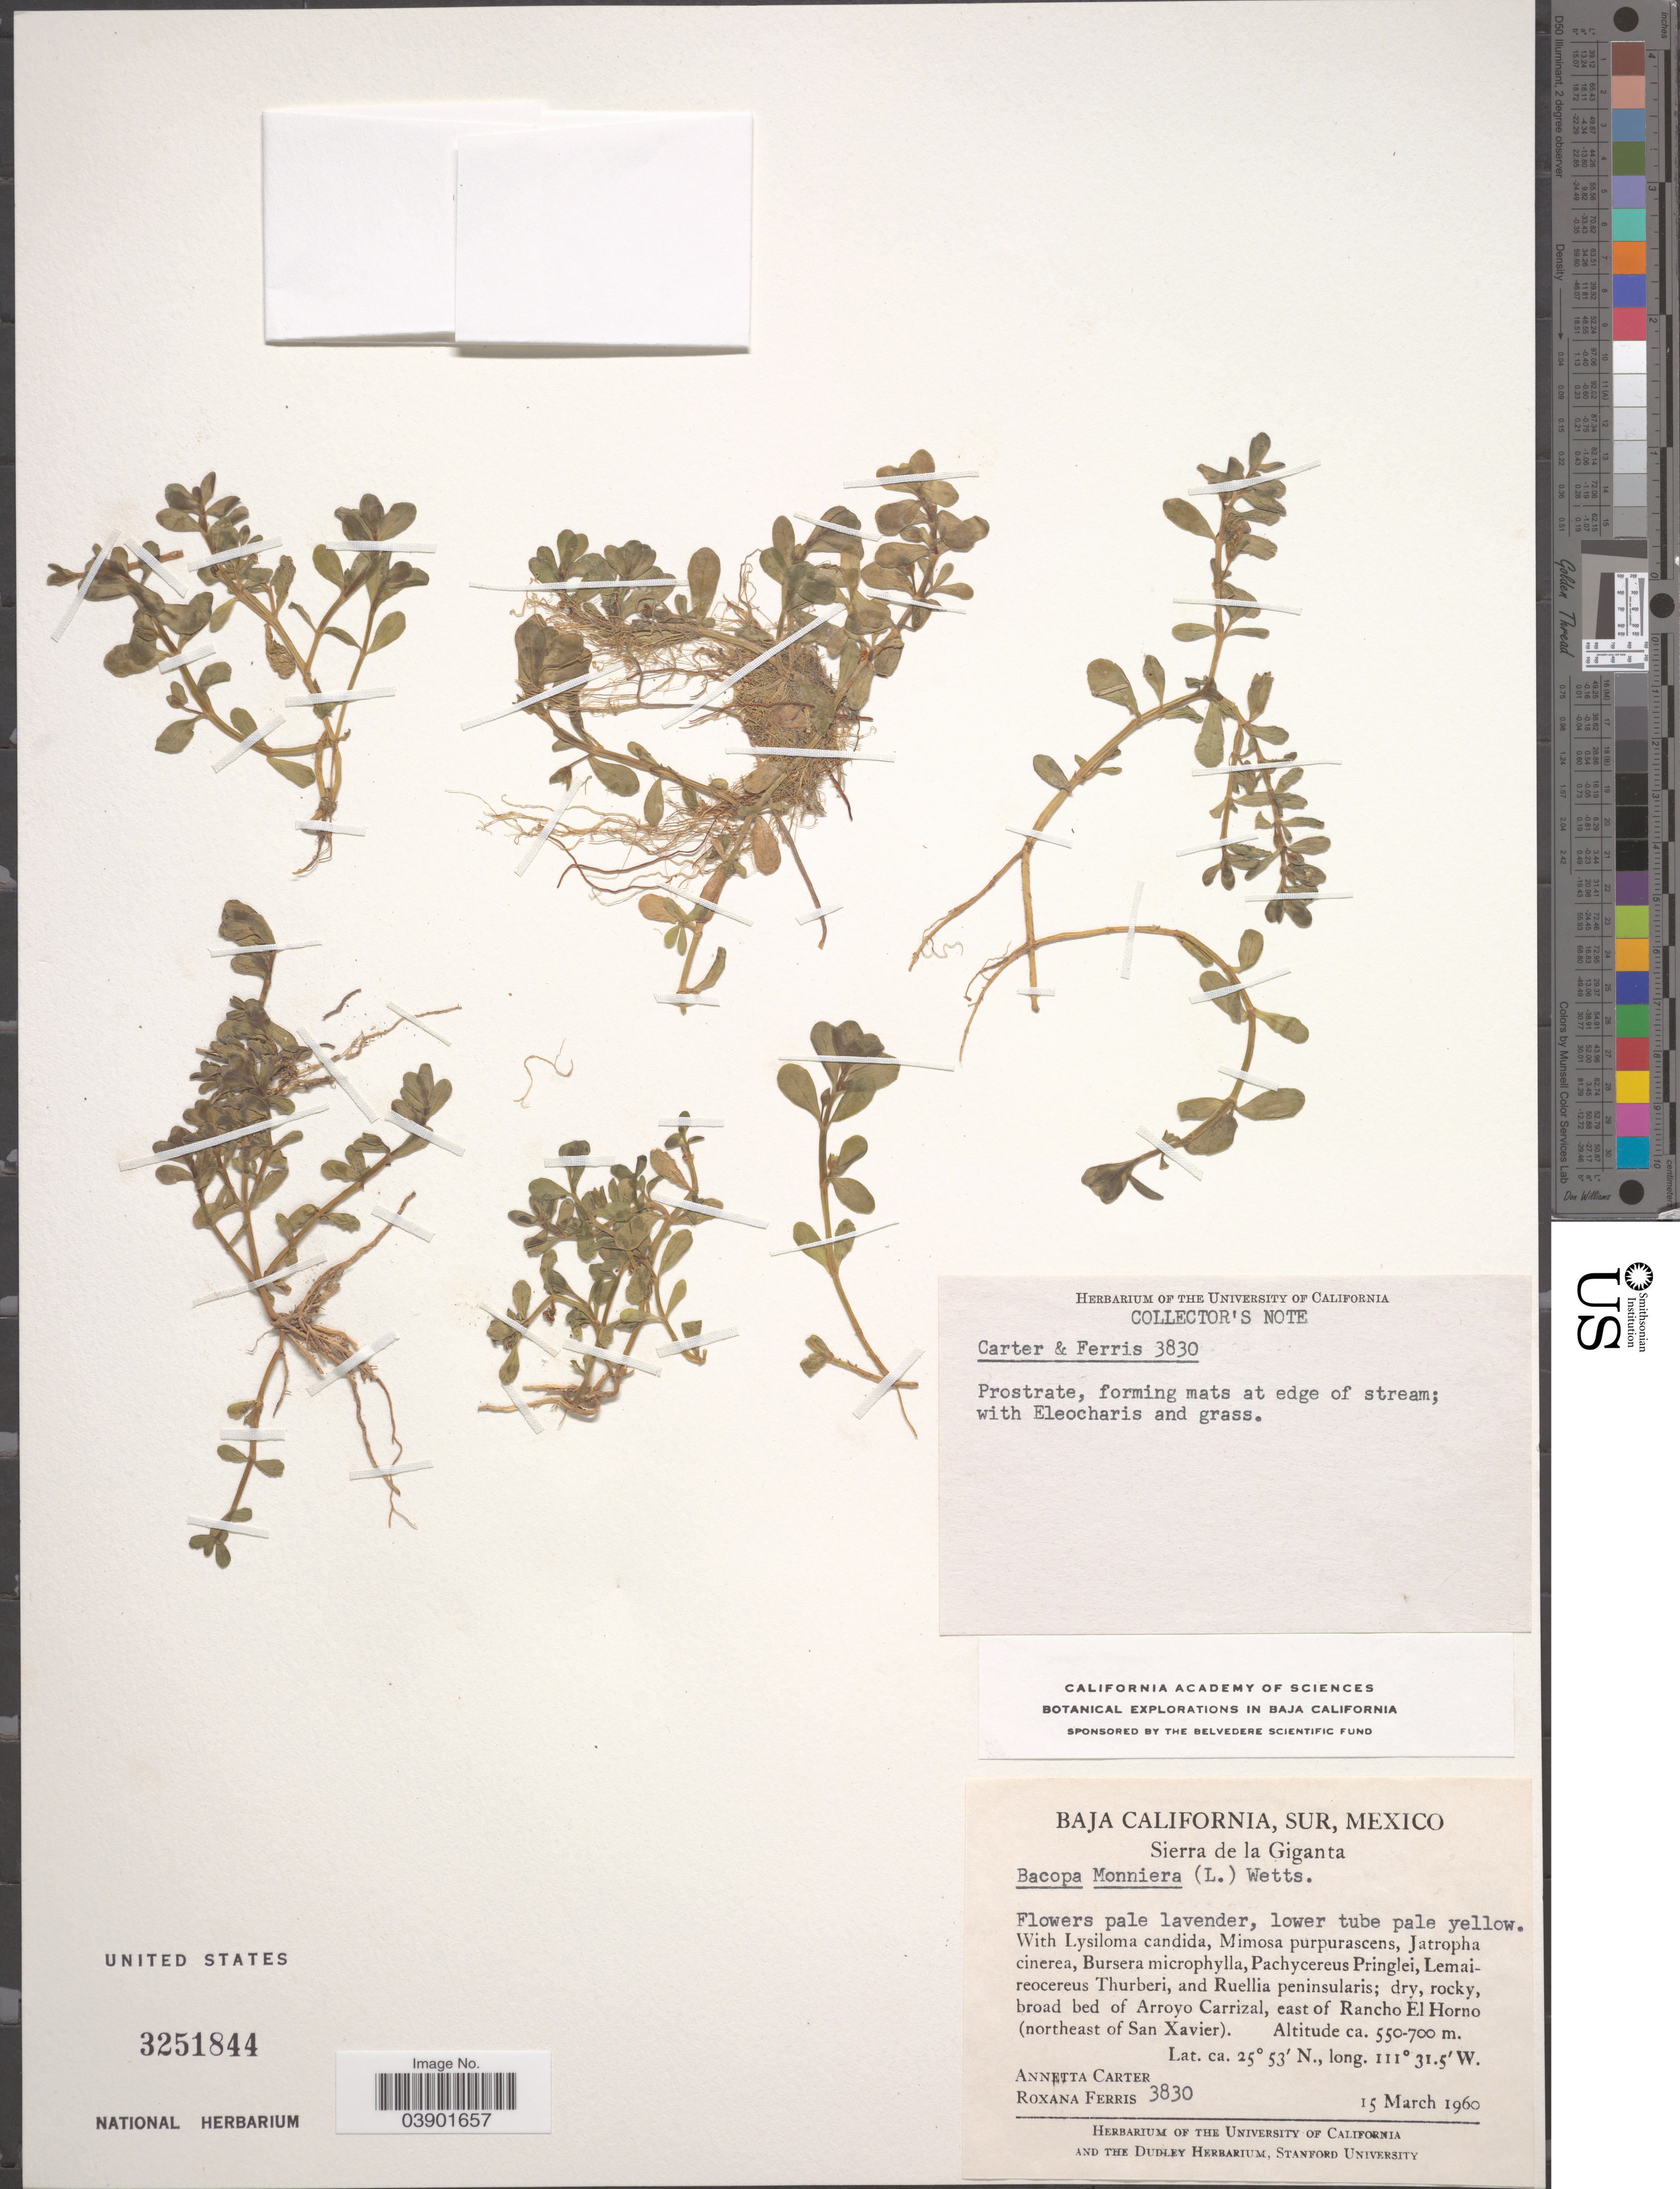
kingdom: Plantae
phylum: Tracheophyta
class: Magnoliopsida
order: Lamiales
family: Plantaginaceae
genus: Bacopa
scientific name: Bacopa monnieri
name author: (L.) Pennell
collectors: A. Carter & R. S. Ferris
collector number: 3830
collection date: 1960-03-15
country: Mexico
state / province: Baja California Sur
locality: Sierra de la Giganta. Broad bed of Arroyo Carrizal, east of Rancho El Horno (northeast of San Xavier).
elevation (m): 550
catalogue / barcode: US 3251844